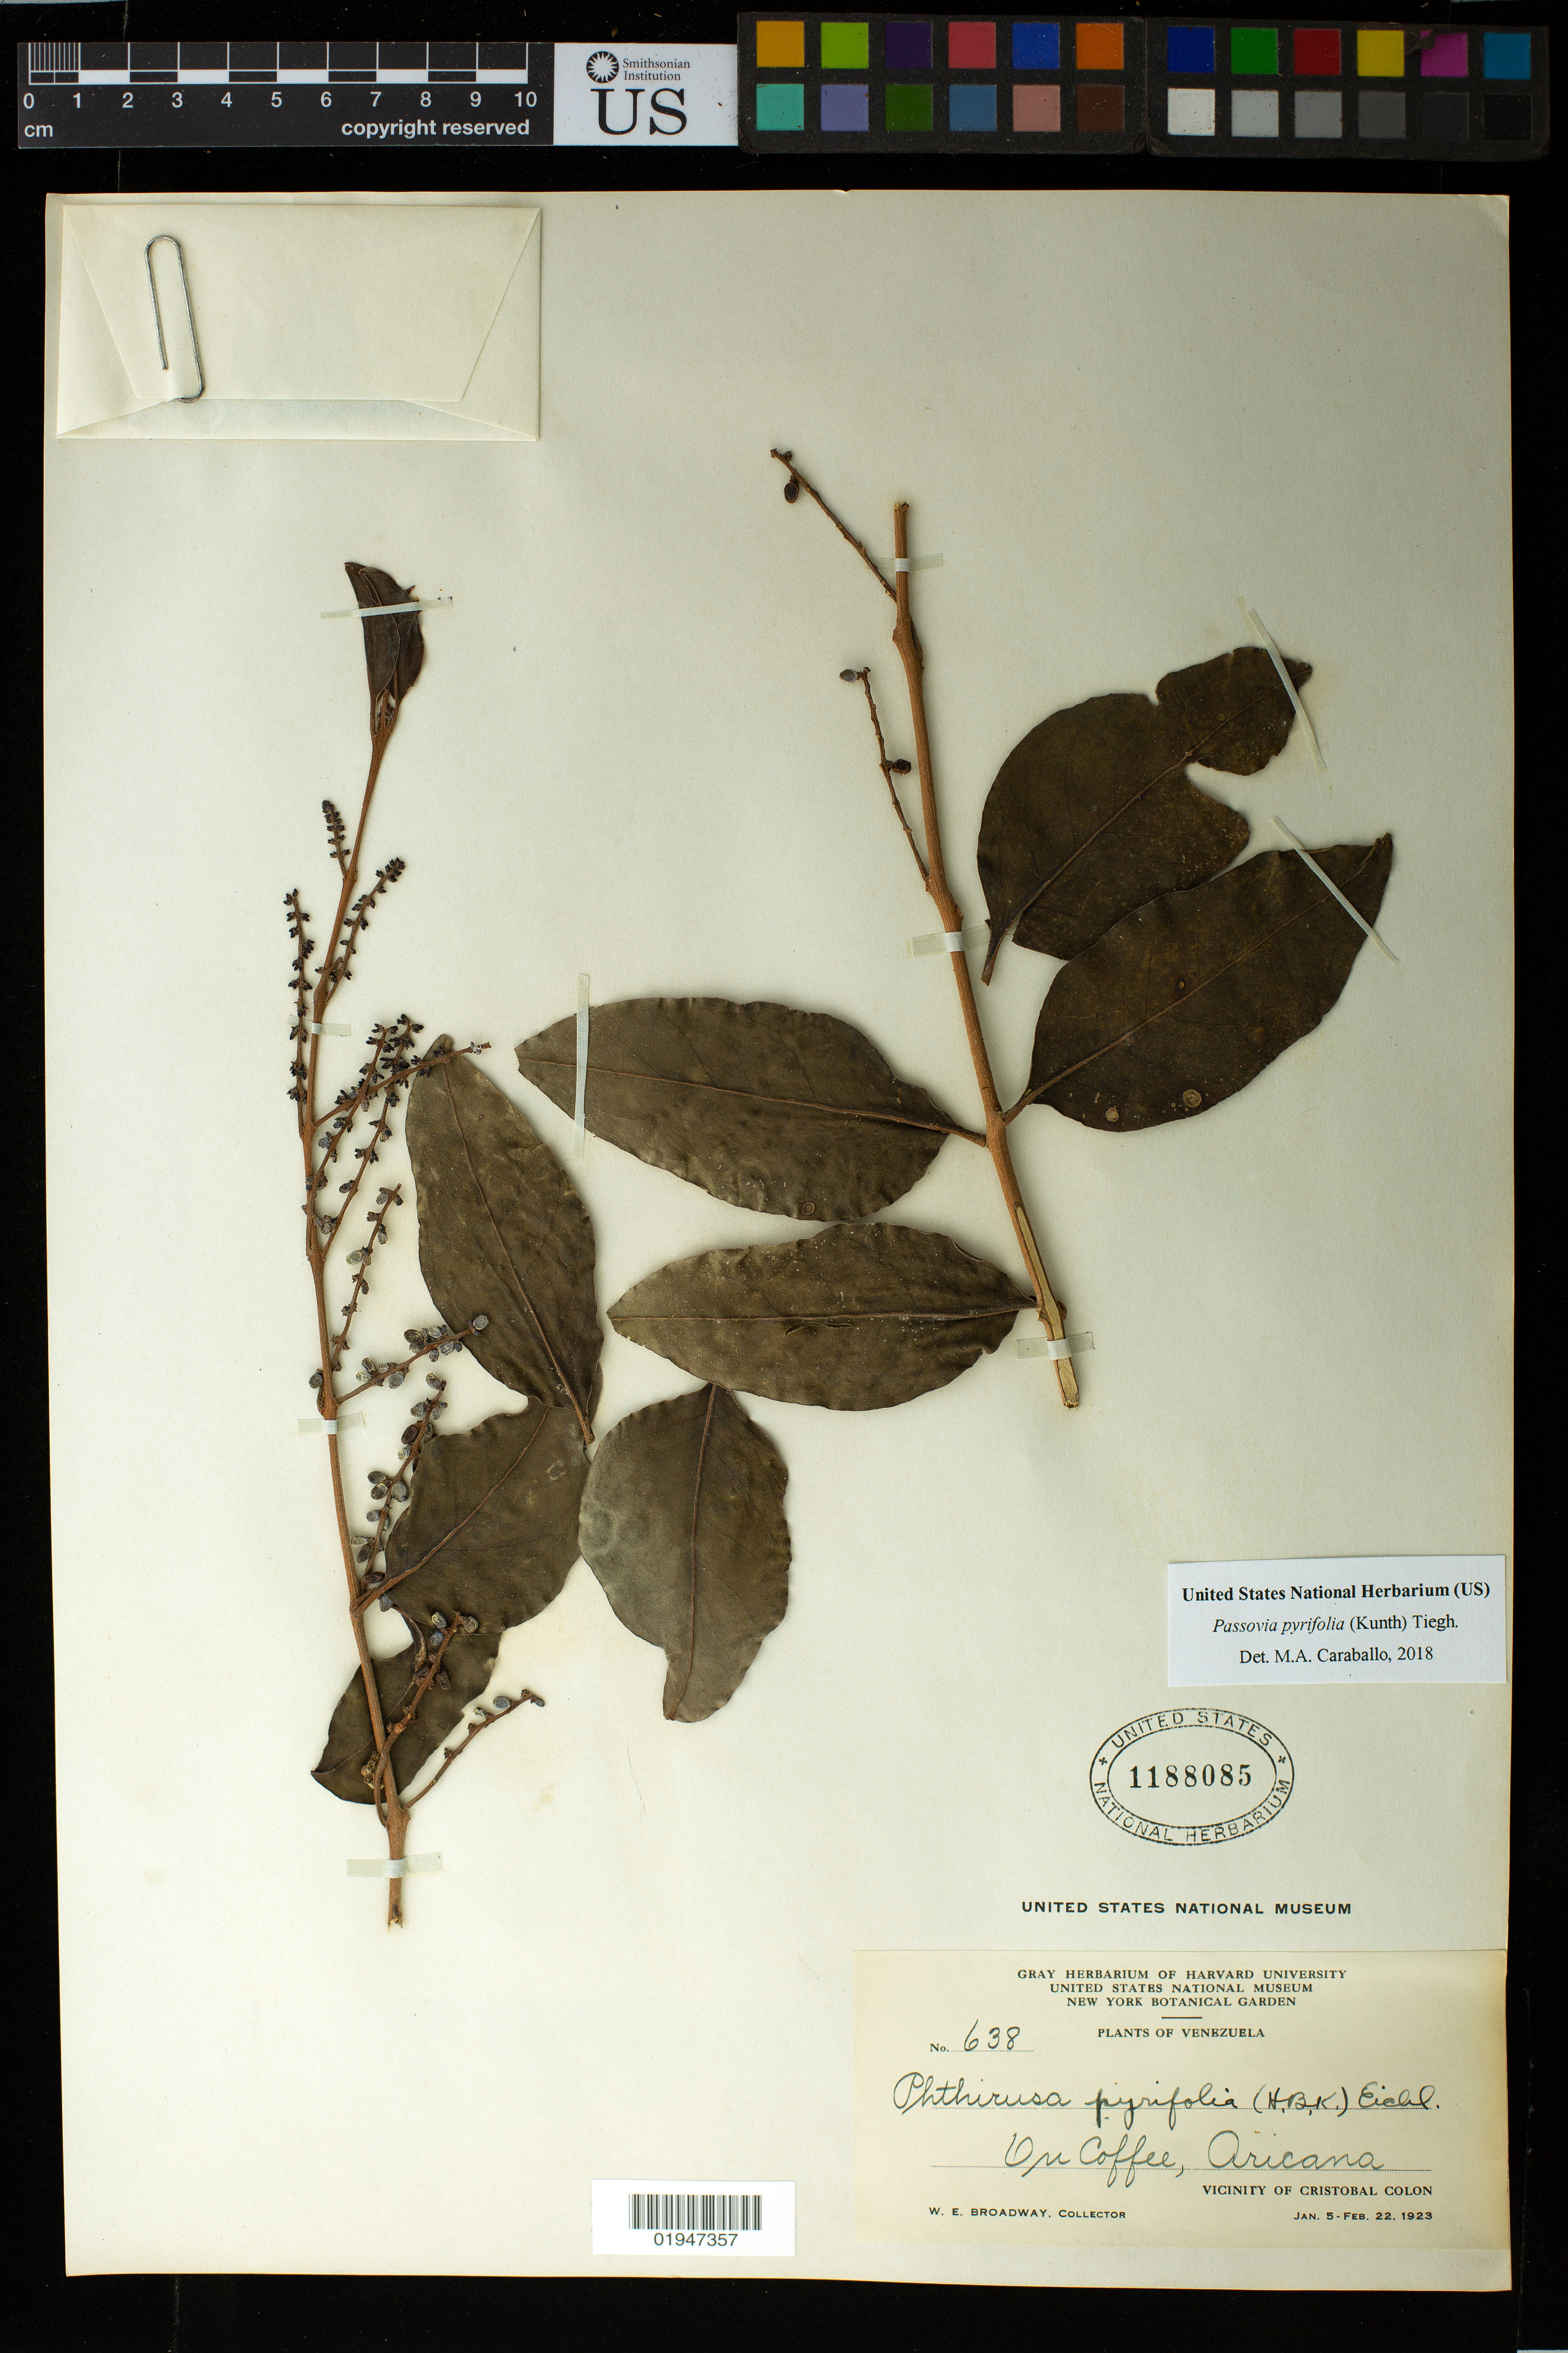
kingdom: Plantae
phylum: Tracheophyta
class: Magnoliopsida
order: Santalales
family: Loranthaceae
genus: Passovia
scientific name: Passovia pyrifolia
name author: (Kunth) Tiegh.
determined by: Caraballo-Ortiz, Marcos A., (MISS), University of Mississippi (UNITED STATES)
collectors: W. E. Broadway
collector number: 638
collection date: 1923-01-05/1923-02-22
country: Venezuela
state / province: Sucre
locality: Cristobal Colon vicinity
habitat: On coffee, Aricana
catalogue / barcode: US 1188085